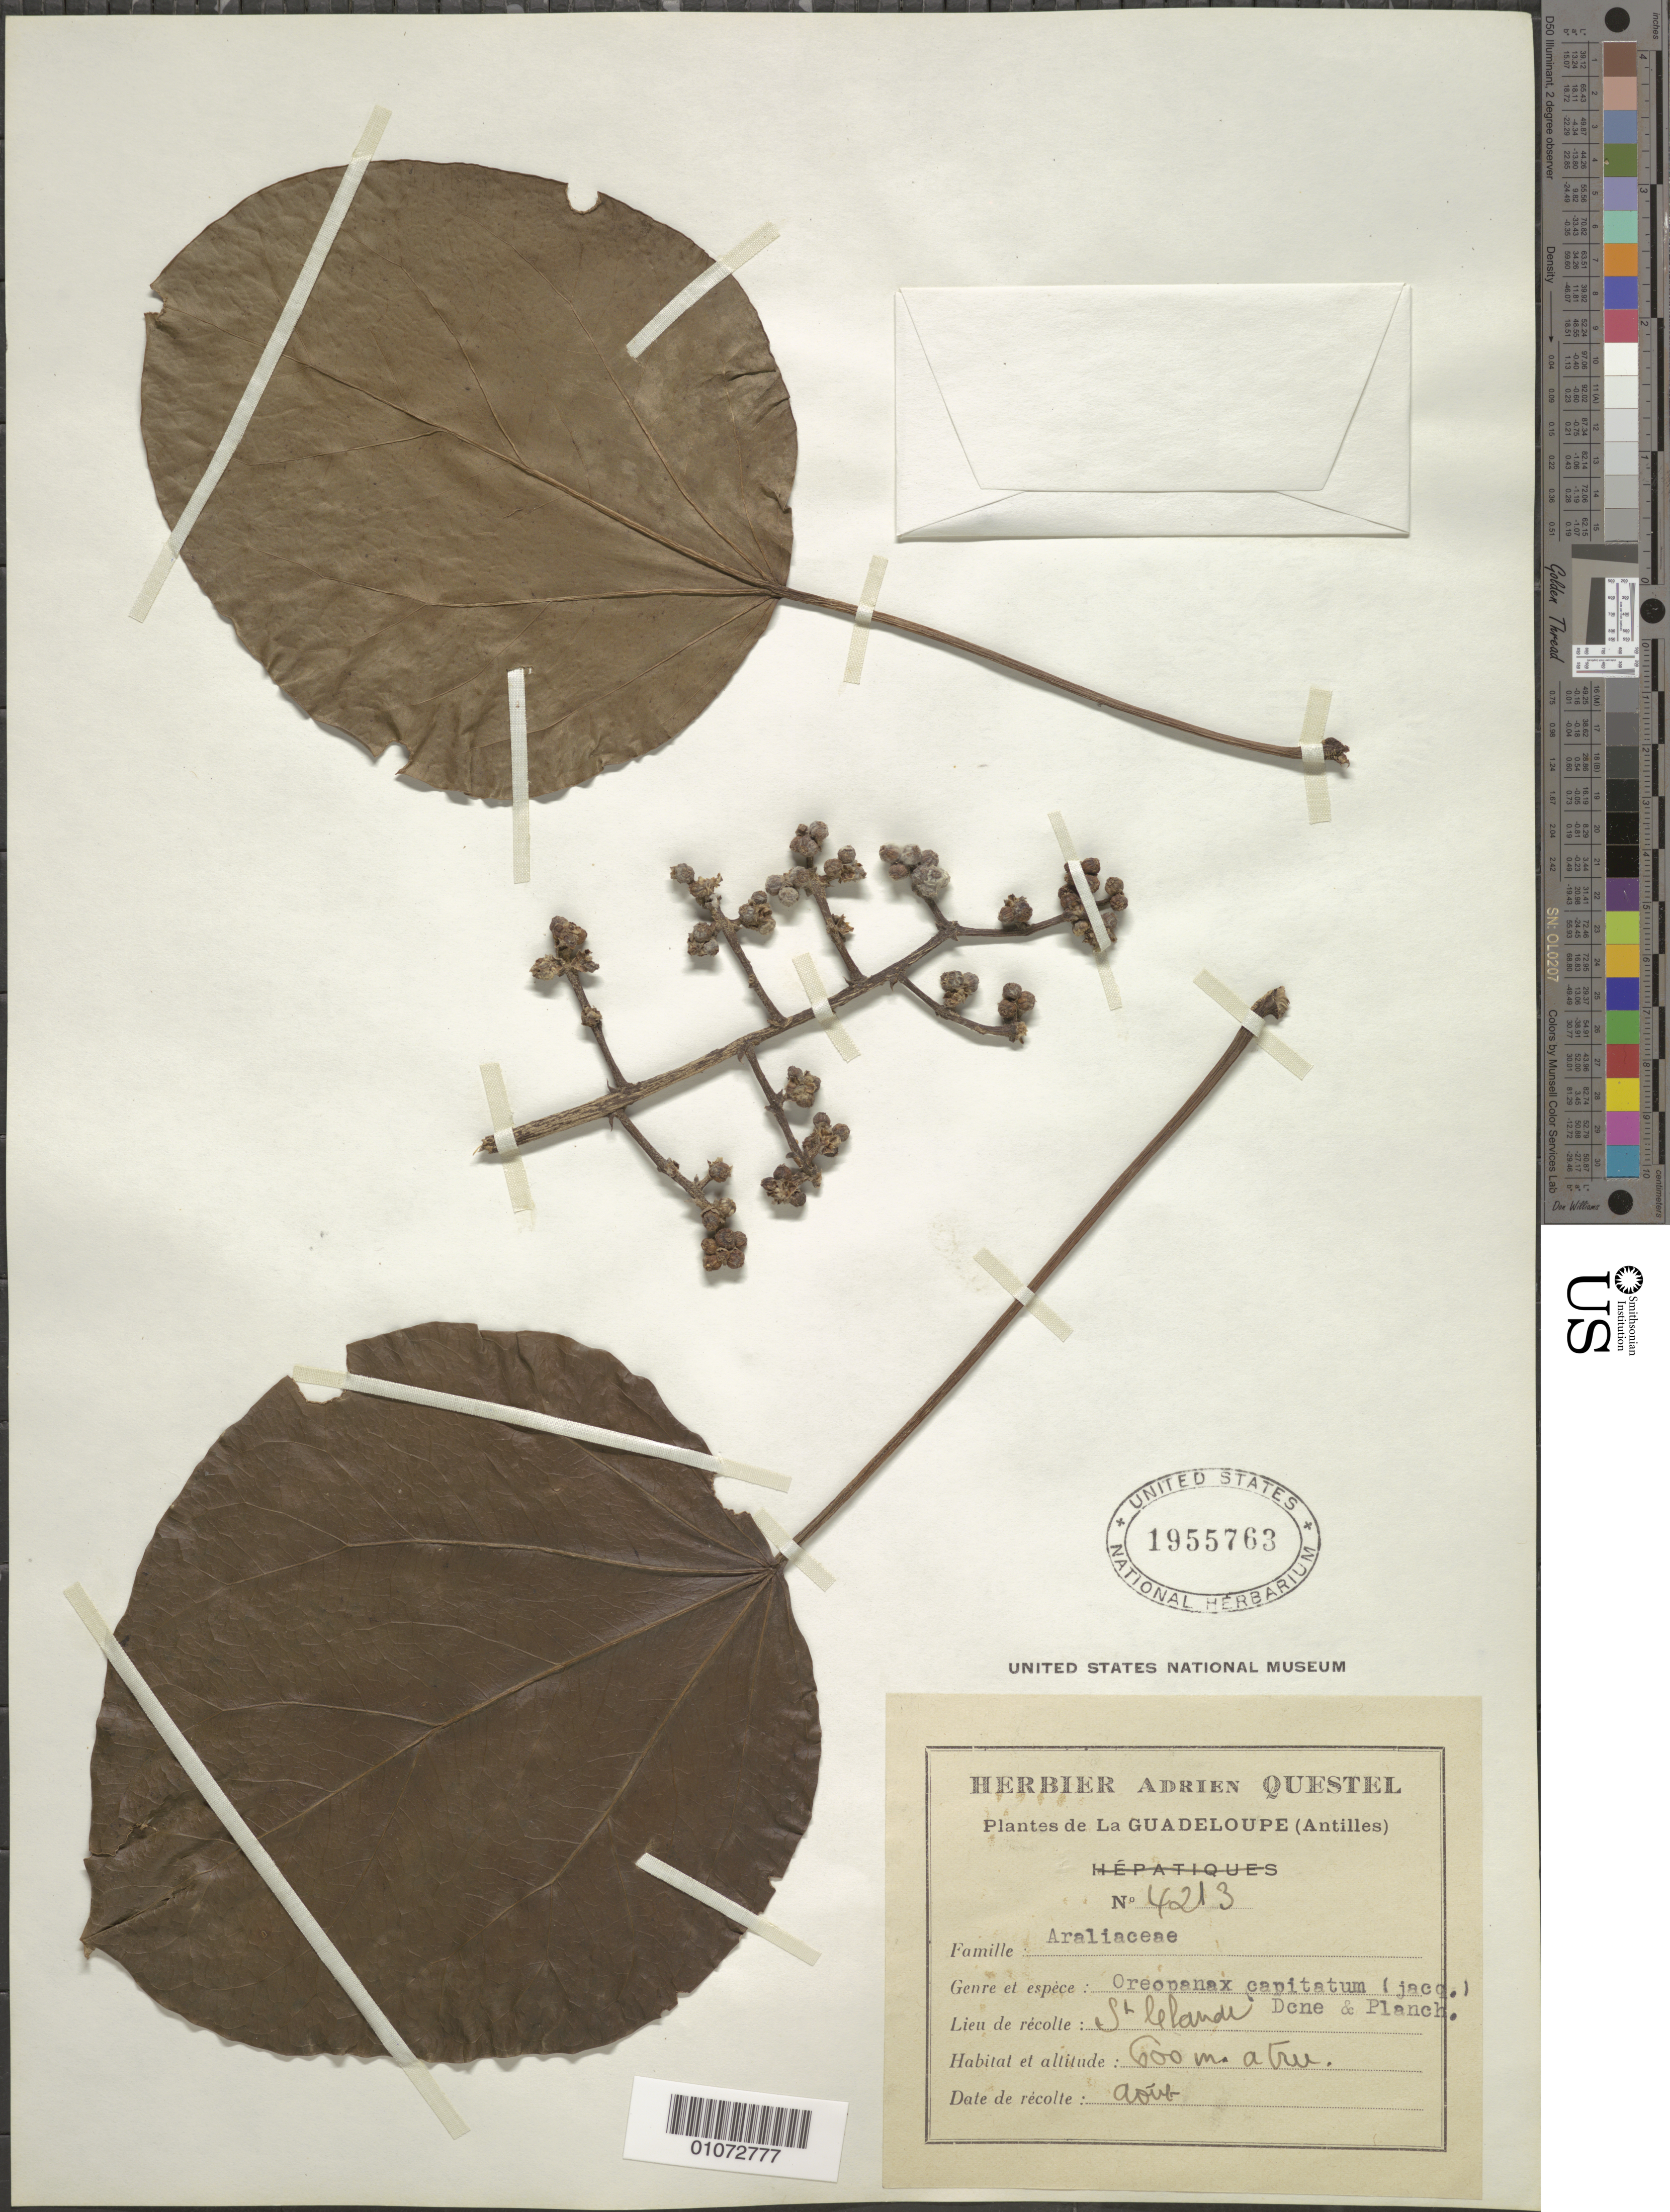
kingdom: Plantae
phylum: Tracheophyta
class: Magnoliopsida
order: Apiales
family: Araliaceae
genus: Oreopanax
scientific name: Oreopanax capitatus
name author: (Jacq.) Decne. & Planch.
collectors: A. Questel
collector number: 4213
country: Guadeloupe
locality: St. Lelande.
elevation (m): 600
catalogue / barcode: US 1955763